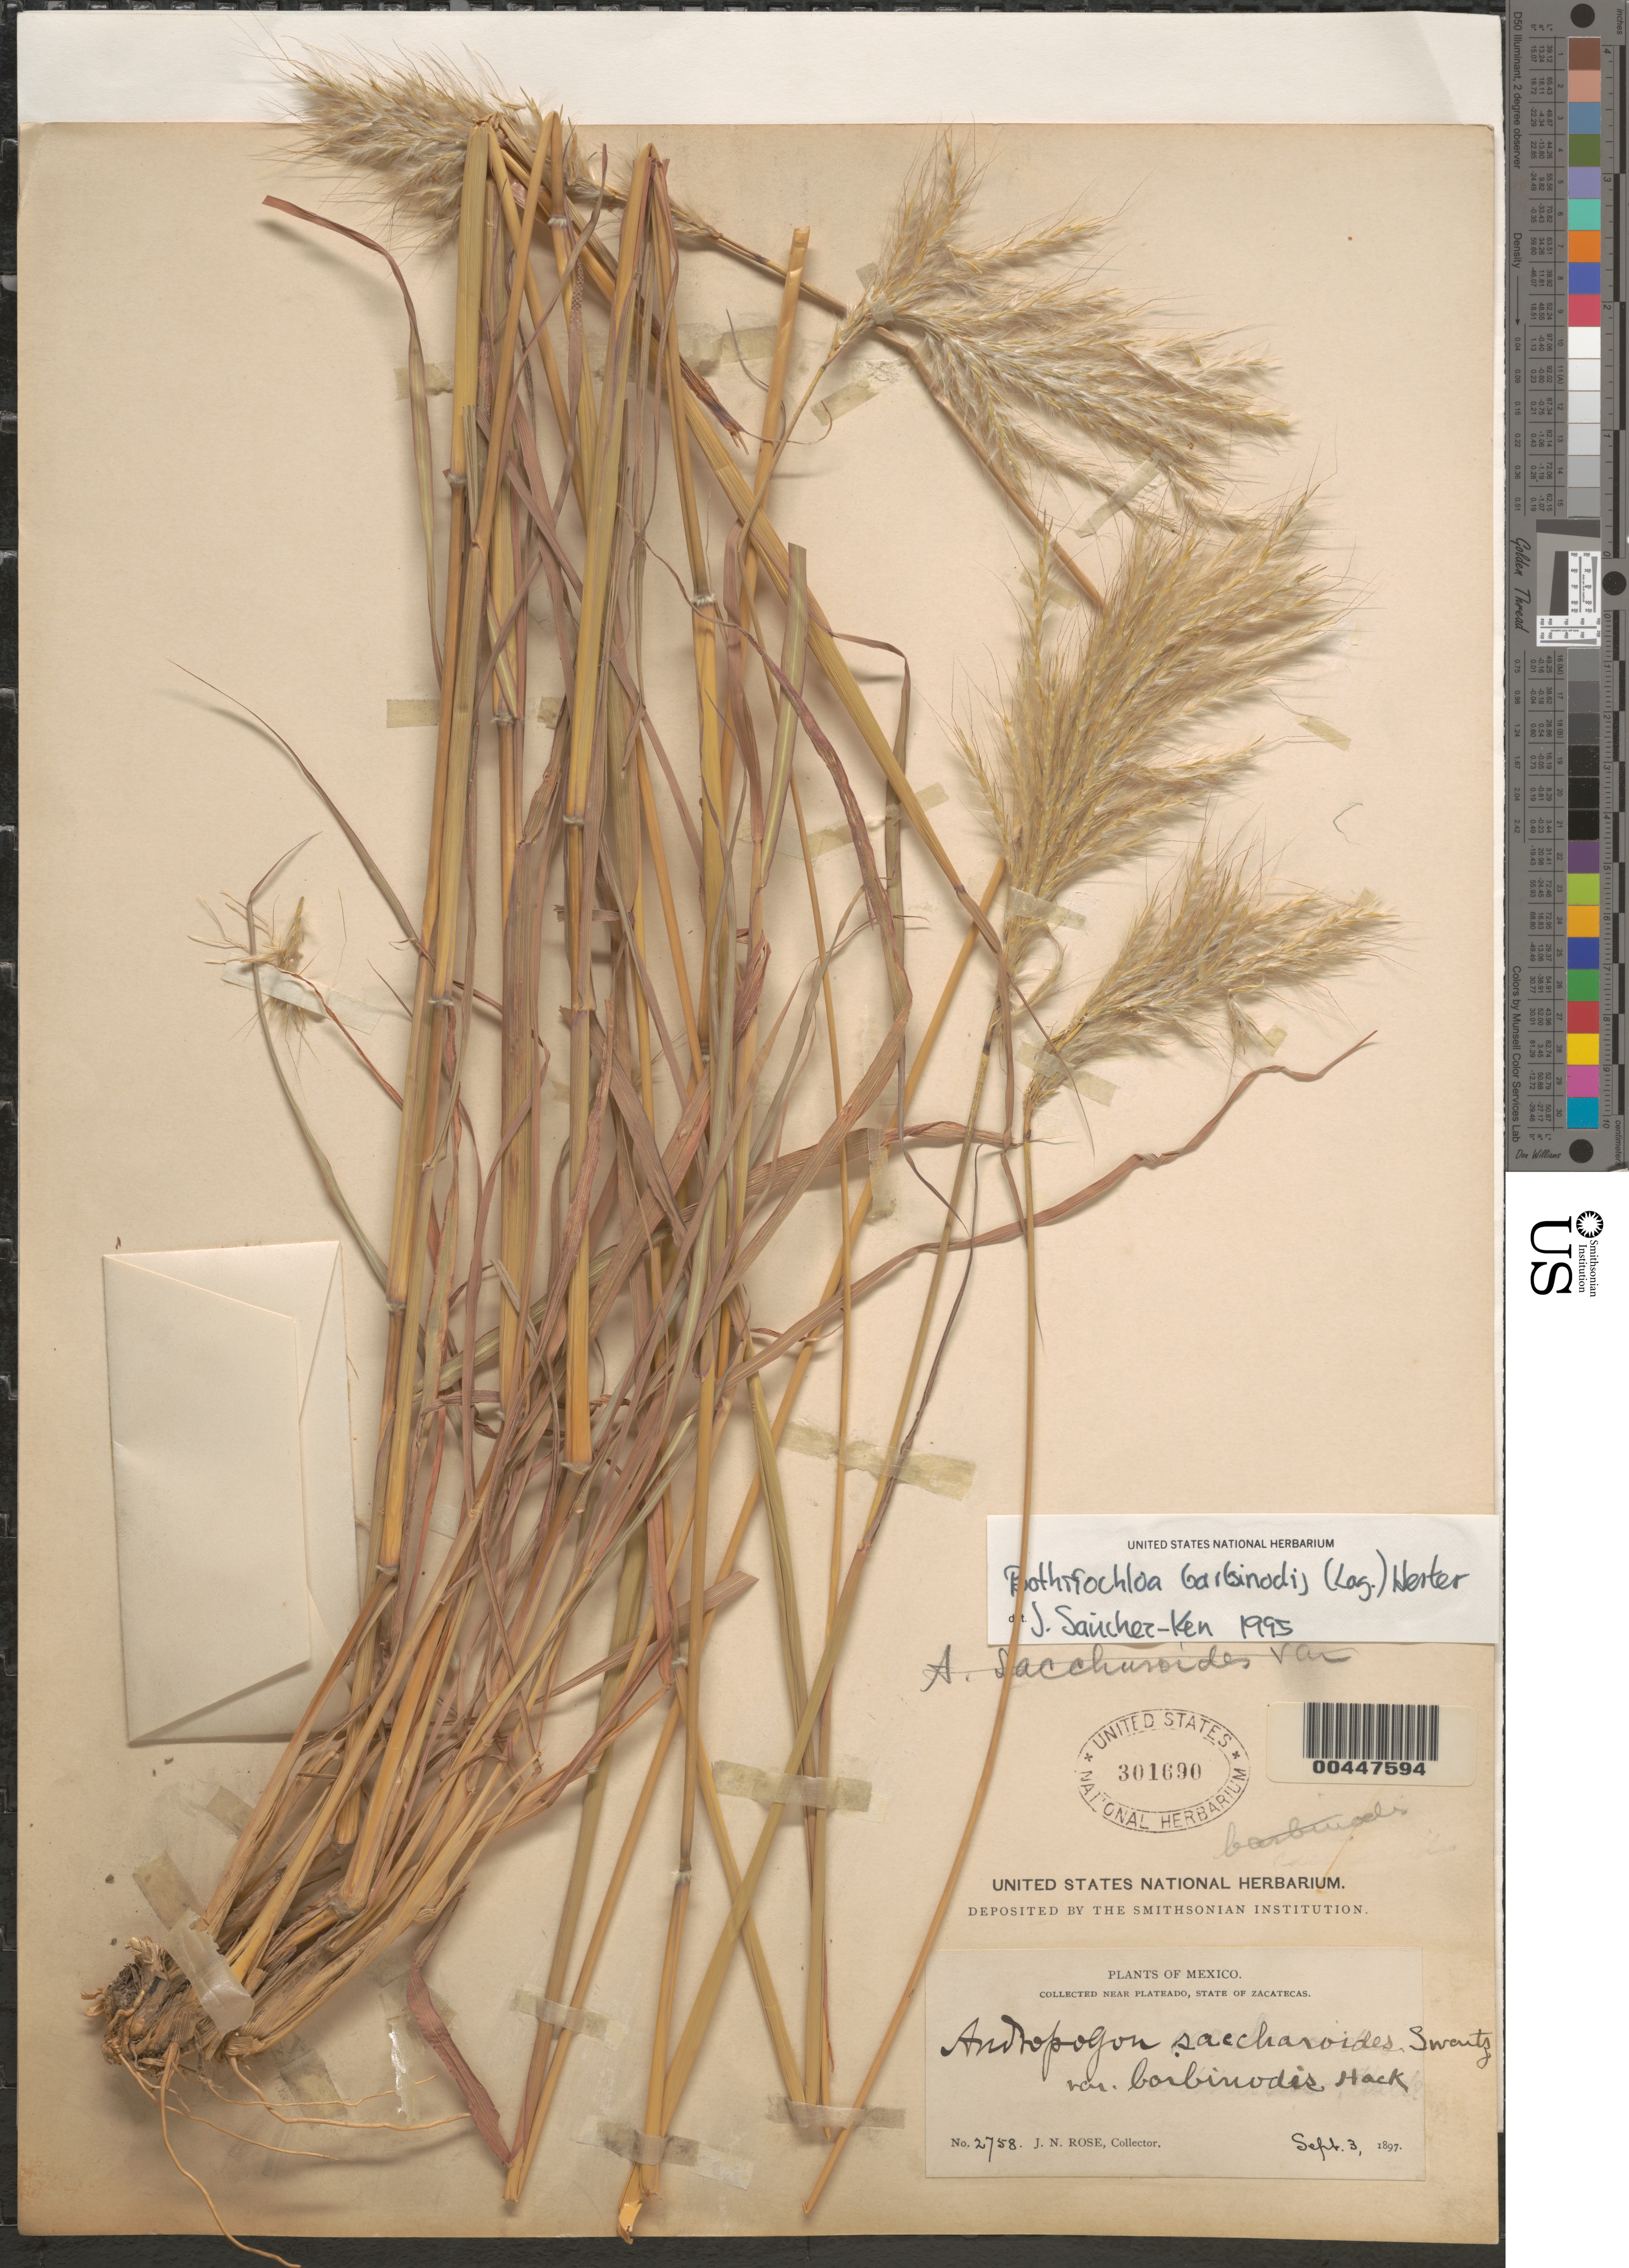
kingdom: Plantae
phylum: Tracheophyta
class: Liliopsida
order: Poales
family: Poaceae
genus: Bothriochloa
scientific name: Bothriochloa barbinodis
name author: (Lag.) Herter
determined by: Sánchez-Ken, J. G.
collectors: J. N. Rose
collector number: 2758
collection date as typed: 3 Sep 1897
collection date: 1897-09-03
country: Mexico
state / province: Zacatecas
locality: Near Plateado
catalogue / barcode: US 301690